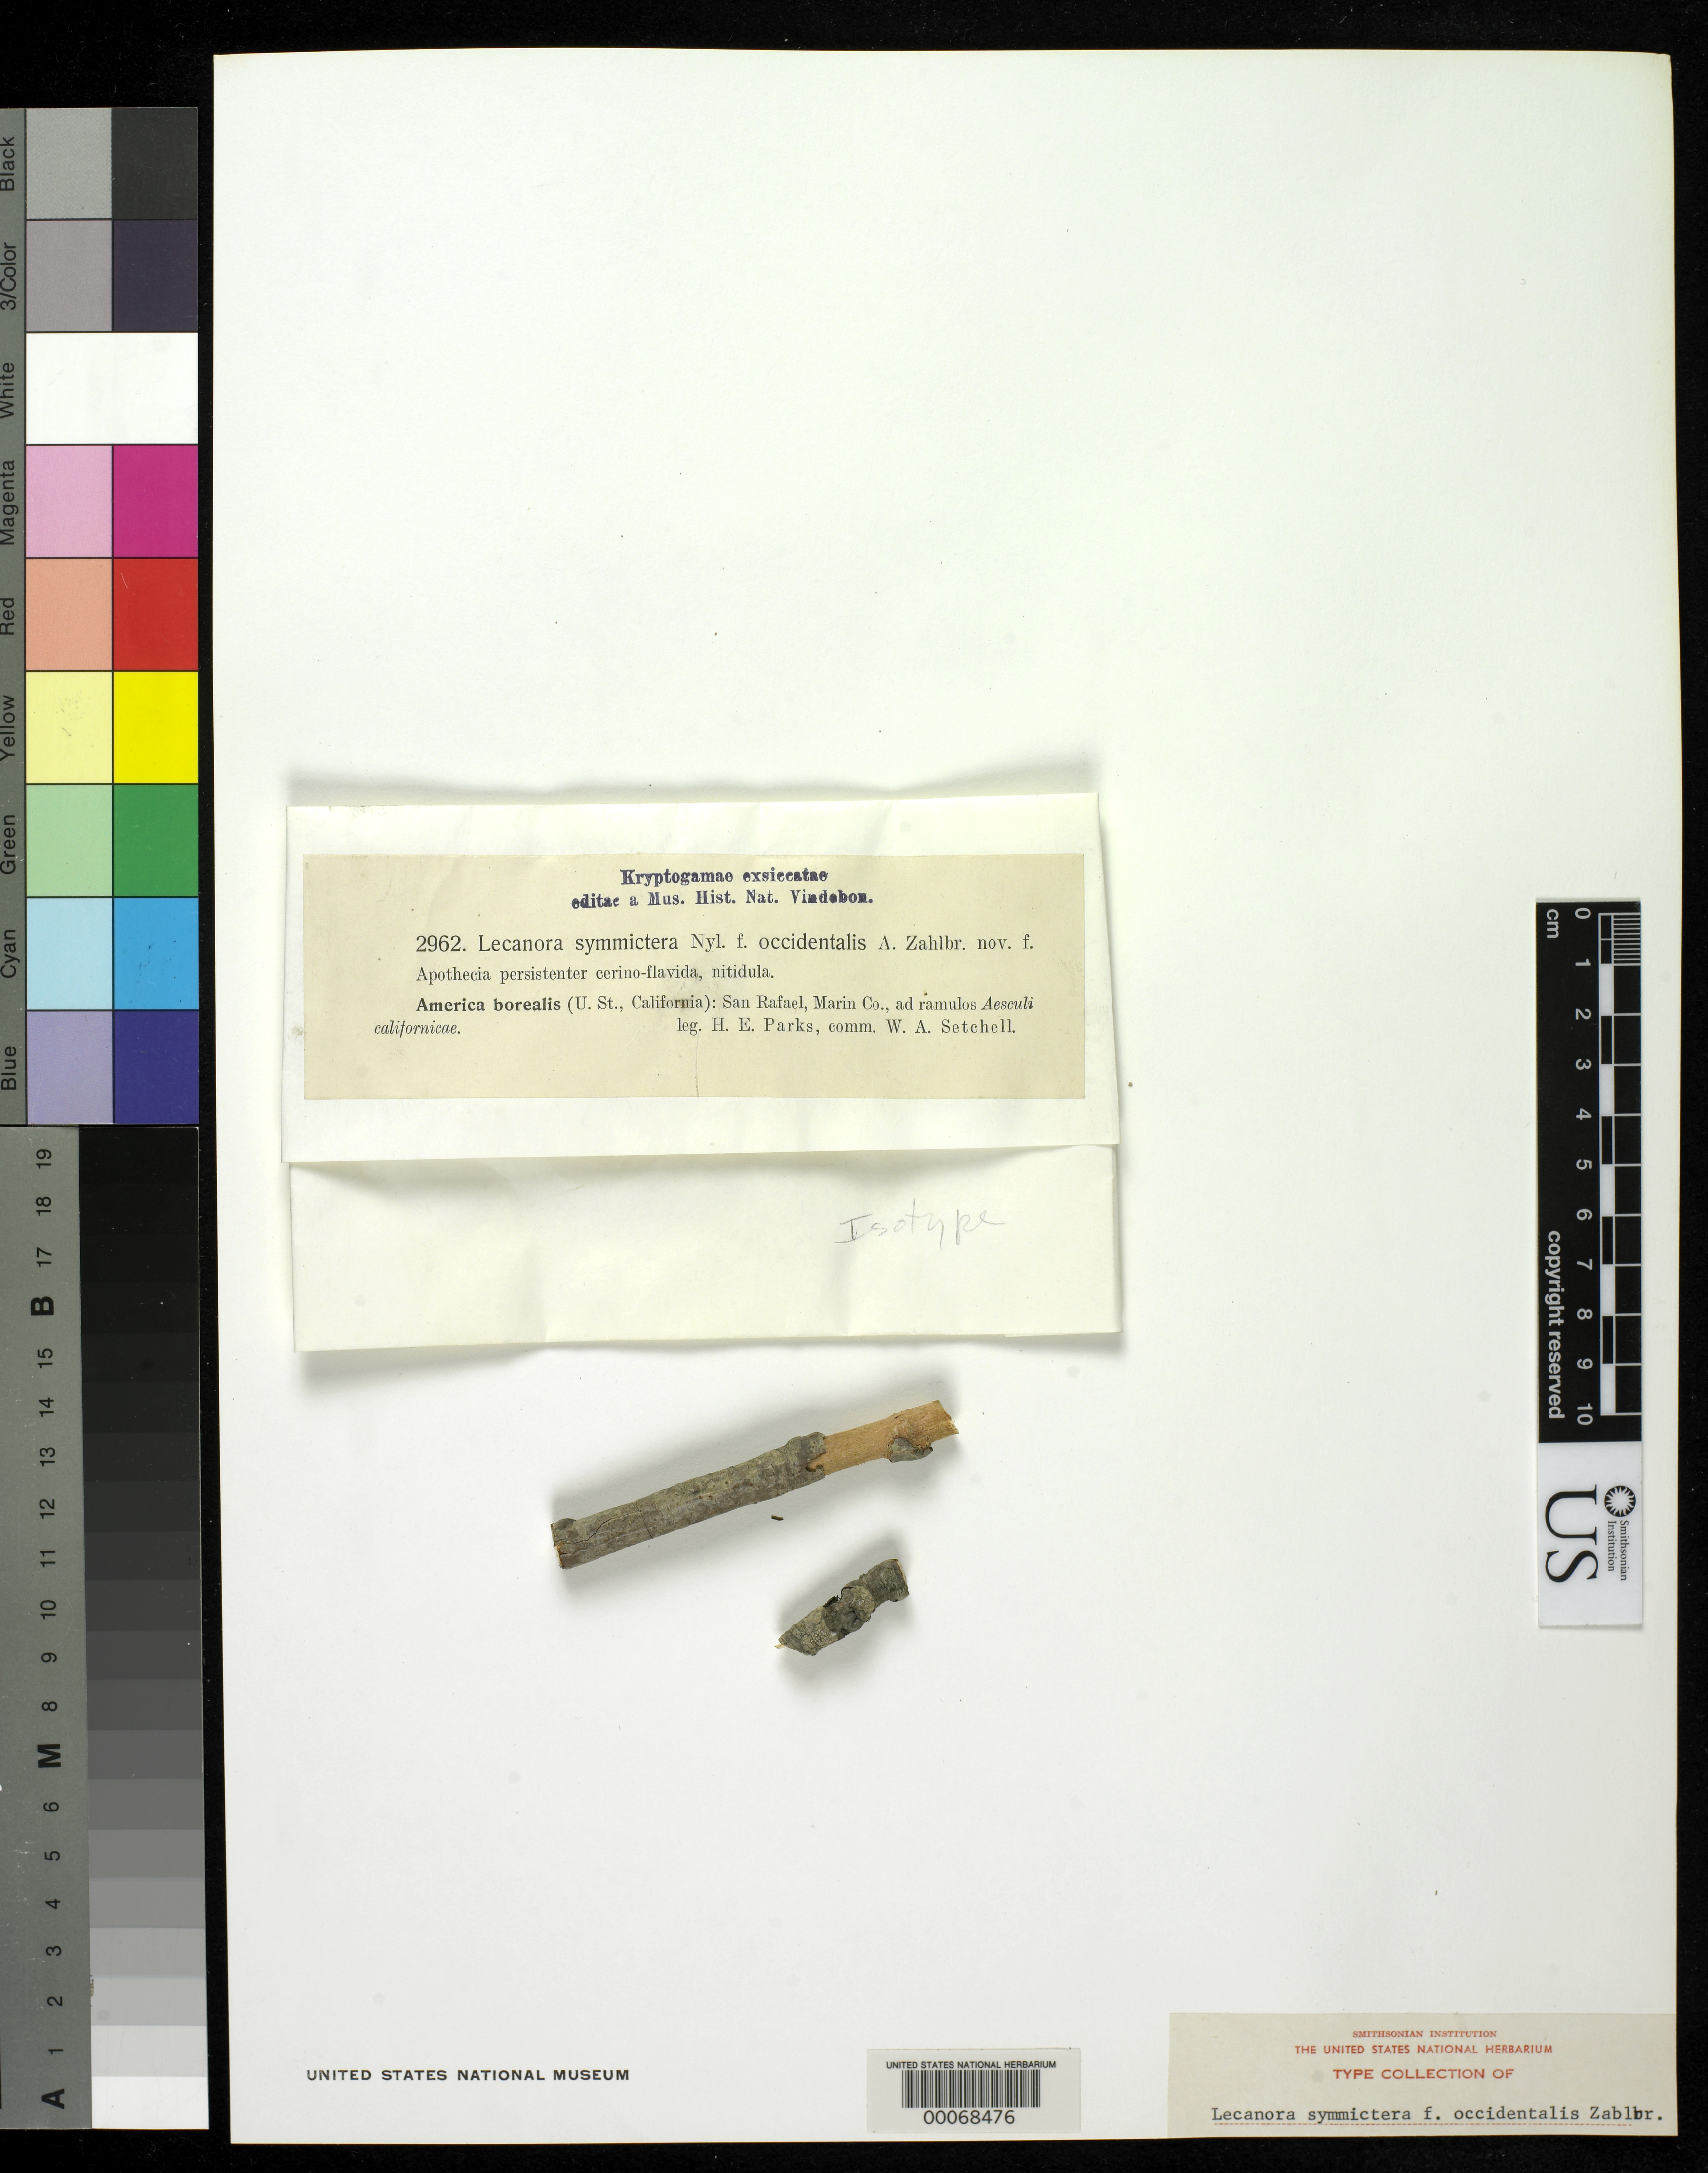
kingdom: Fungi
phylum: Ascomycota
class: Lecanoromycetes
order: Lecanorales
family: Lecanoraceae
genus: Lecanora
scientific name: Lecanora symmictera f. occidentalis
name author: Zahlbr.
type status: Isotype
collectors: H. E. Parks & W. Setchell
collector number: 2962 (Krypt. Exs.)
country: United States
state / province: California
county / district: Marin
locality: San Rafael.